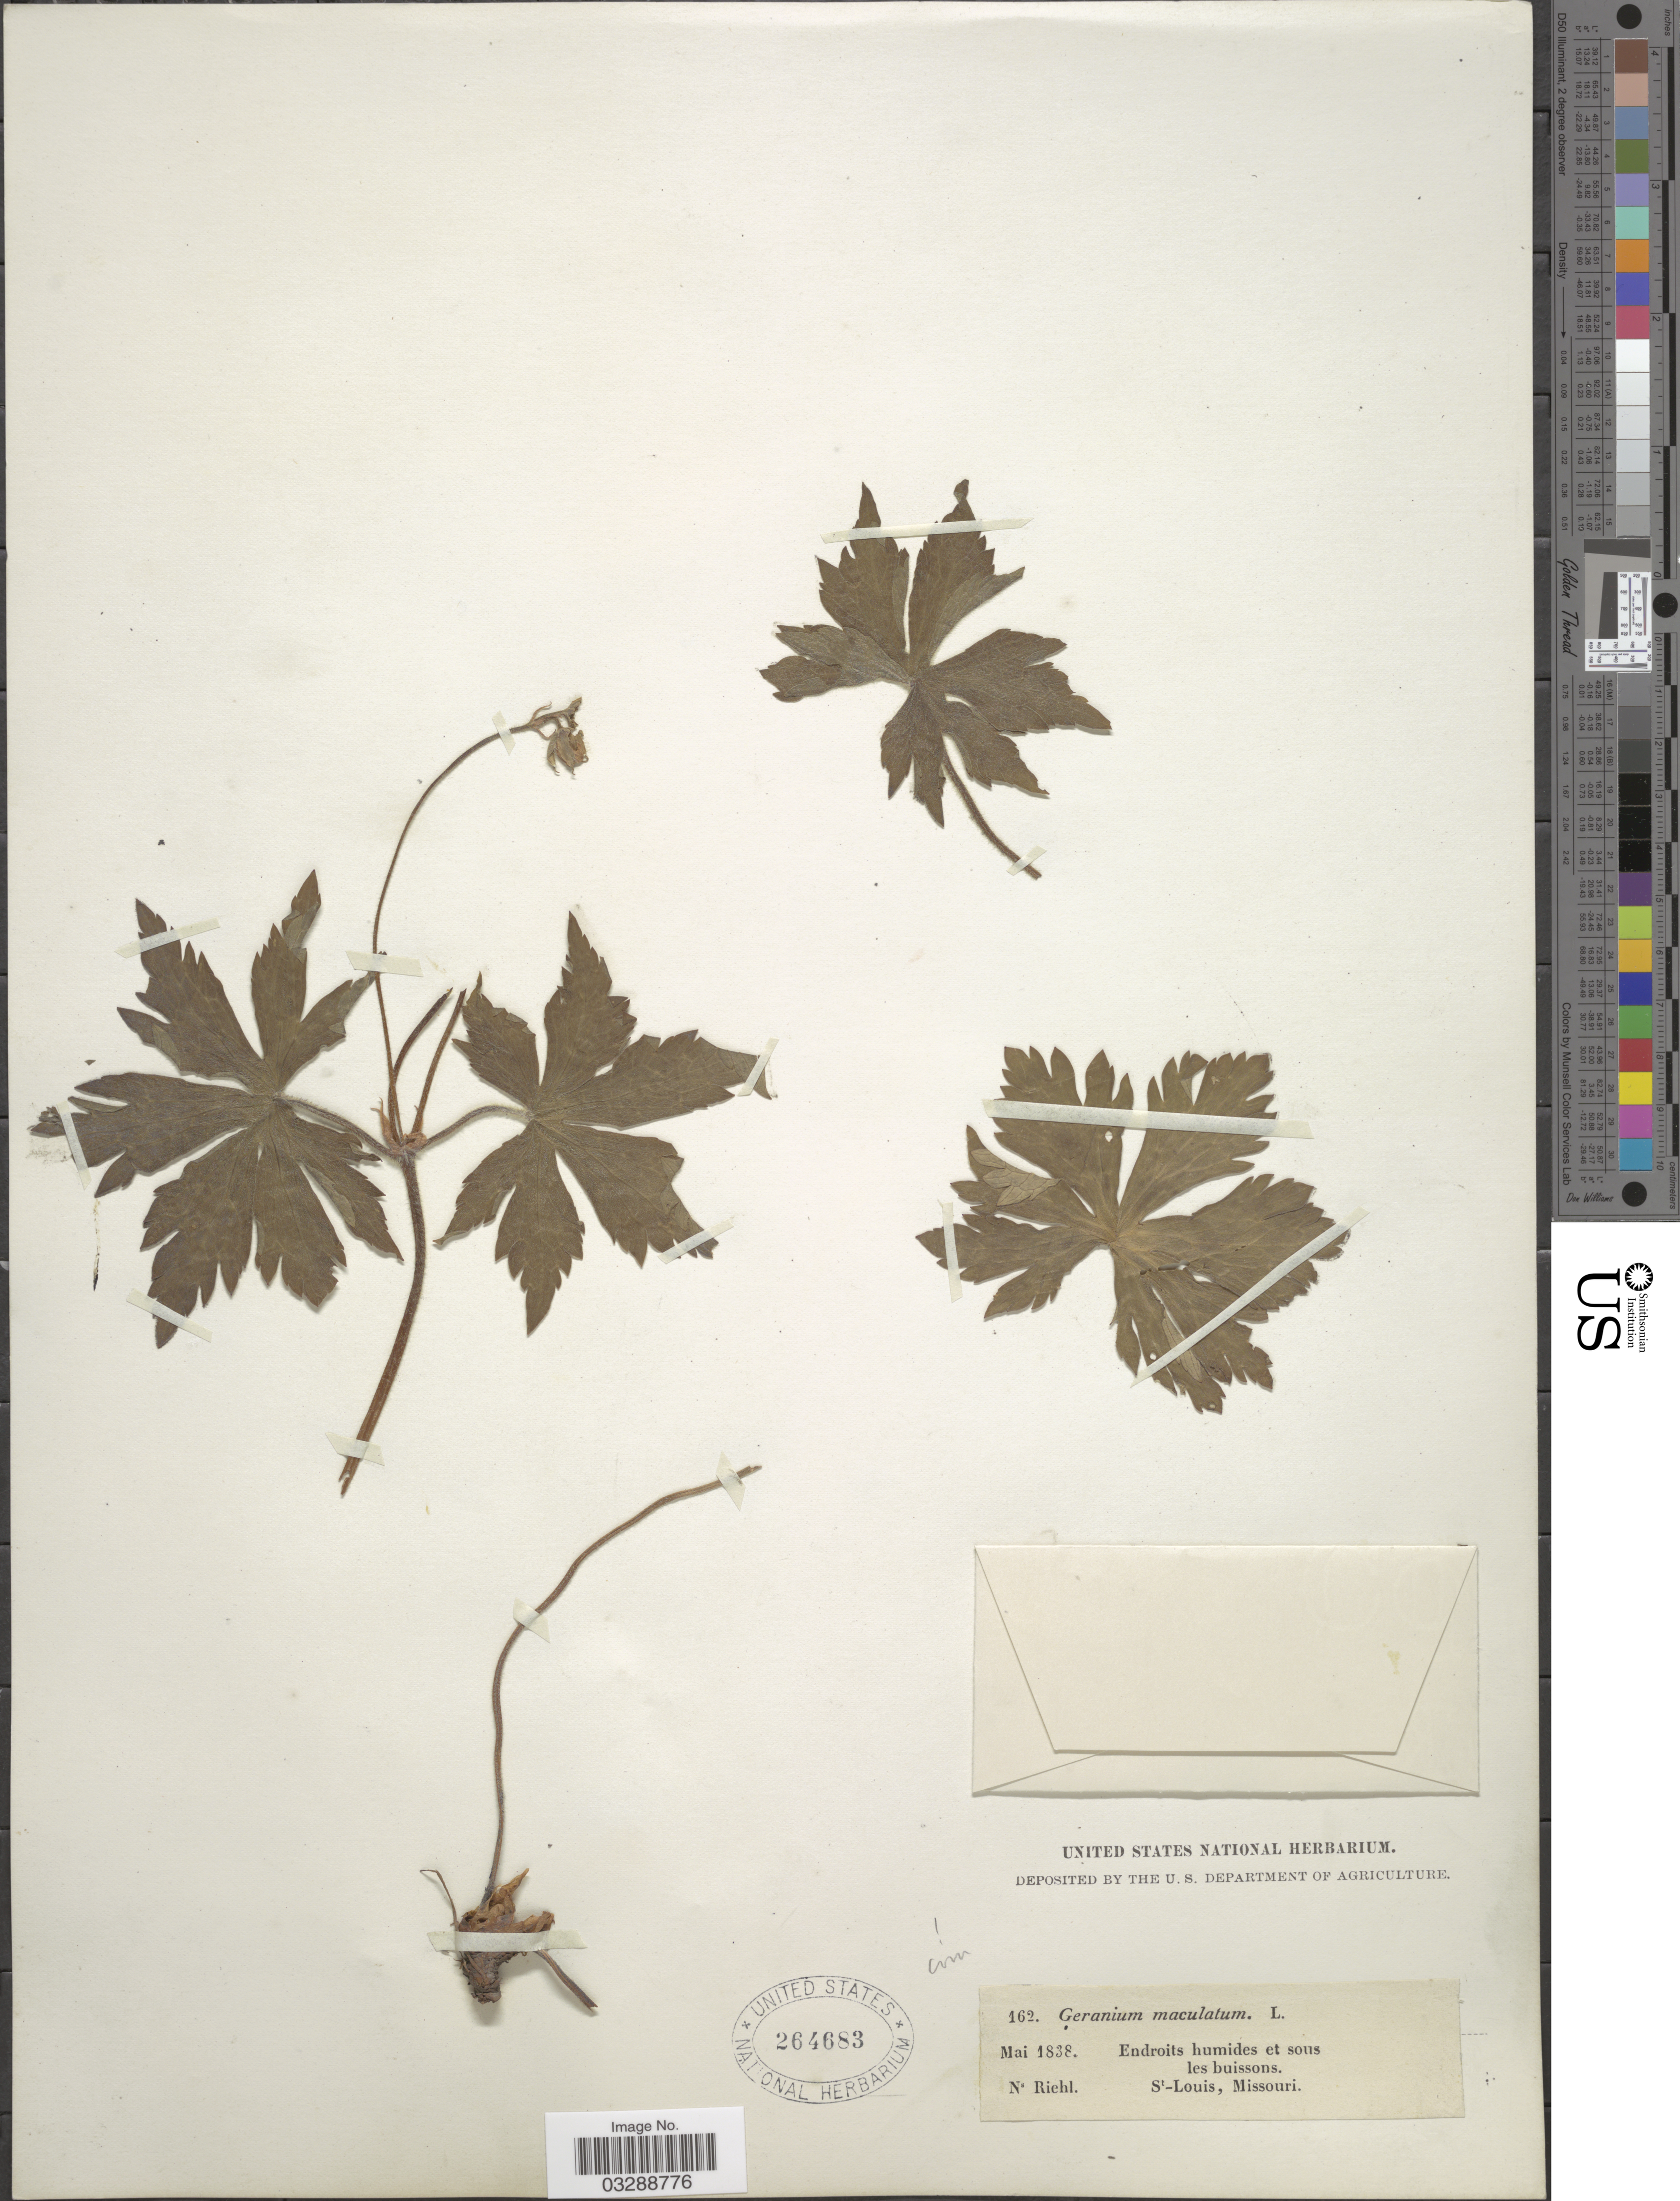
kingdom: Plantae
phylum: Tracheophyta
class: Magnoliopsida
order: Geraniales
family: Geraniaceae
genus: Geranium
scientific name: Geranium maculatum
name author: L.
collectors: N. Riehl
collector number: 162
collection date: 1838-05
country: United States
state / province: Missouri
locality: St-Louis.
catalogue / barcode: US 264683